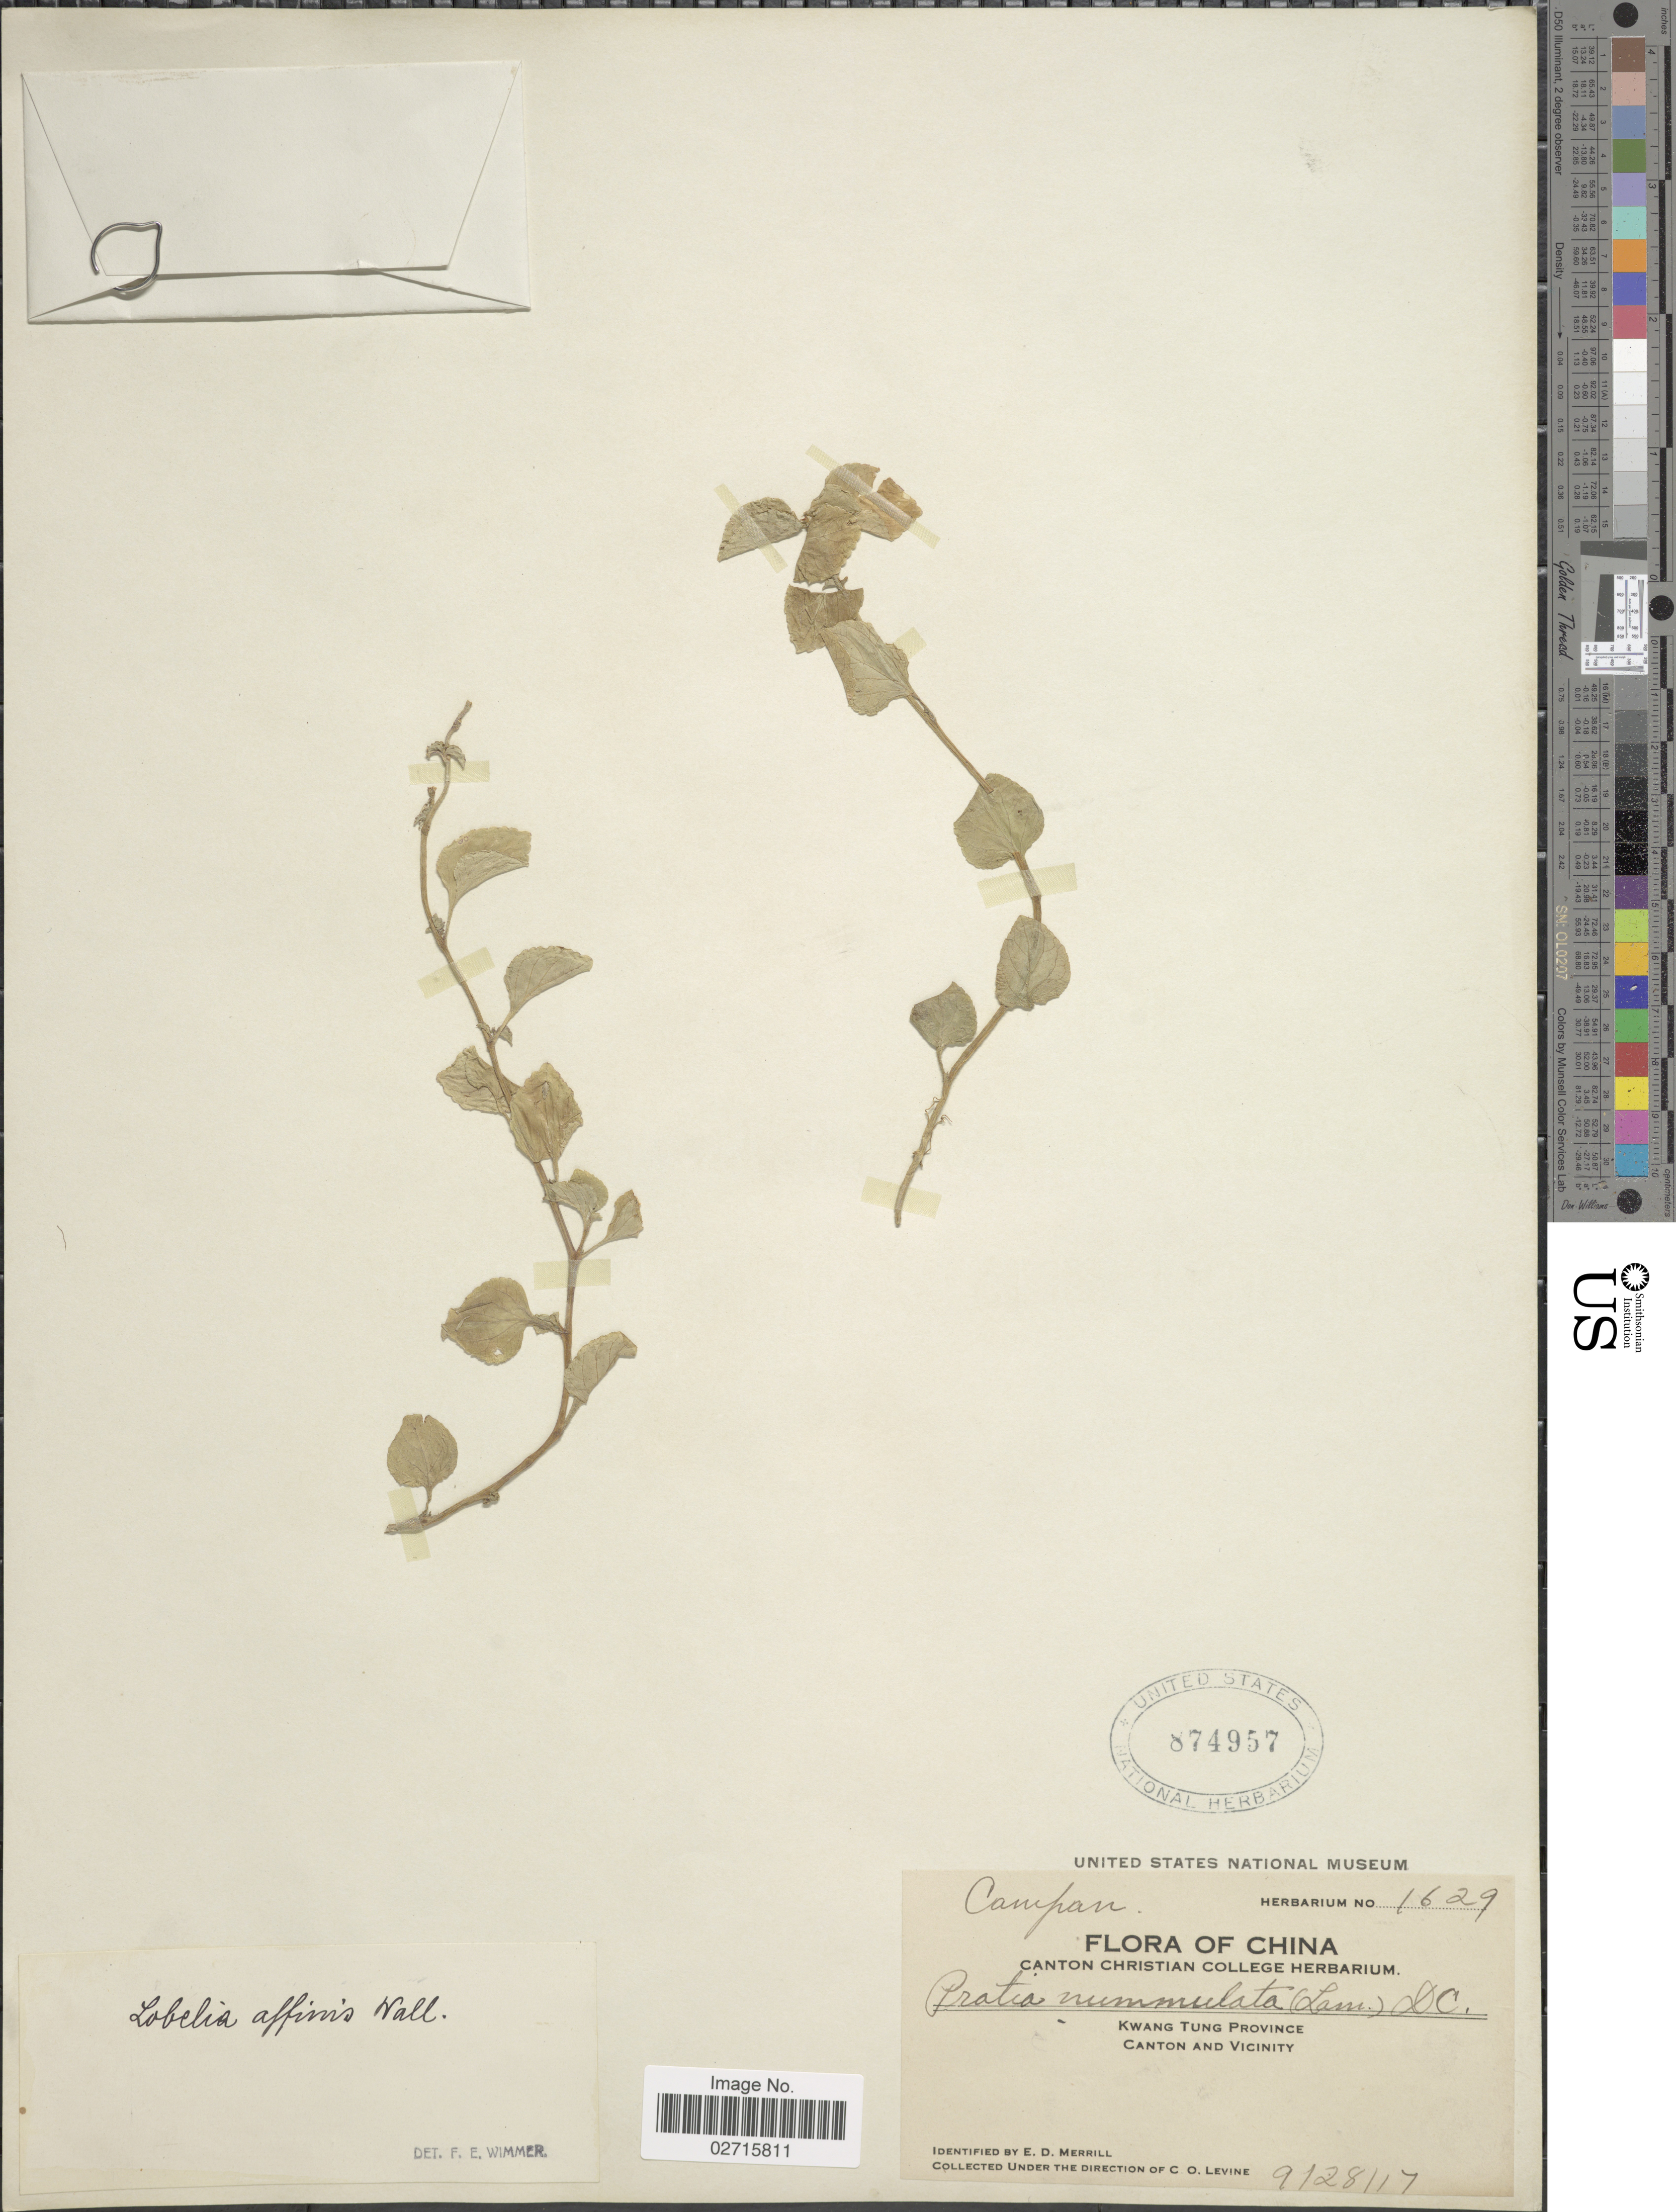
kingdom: Plantae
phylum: Tracheophyta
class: Magnoliopsida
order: Asterales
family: Campanulaceae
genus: Lobelia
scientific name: Lobelia succulenta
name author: Blume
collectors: C. O. Levine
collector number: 1629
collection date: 1917-09-28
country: China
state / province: Guangdong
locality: Kwang Tung Province. Canton and vicinity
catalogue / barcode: US 874957